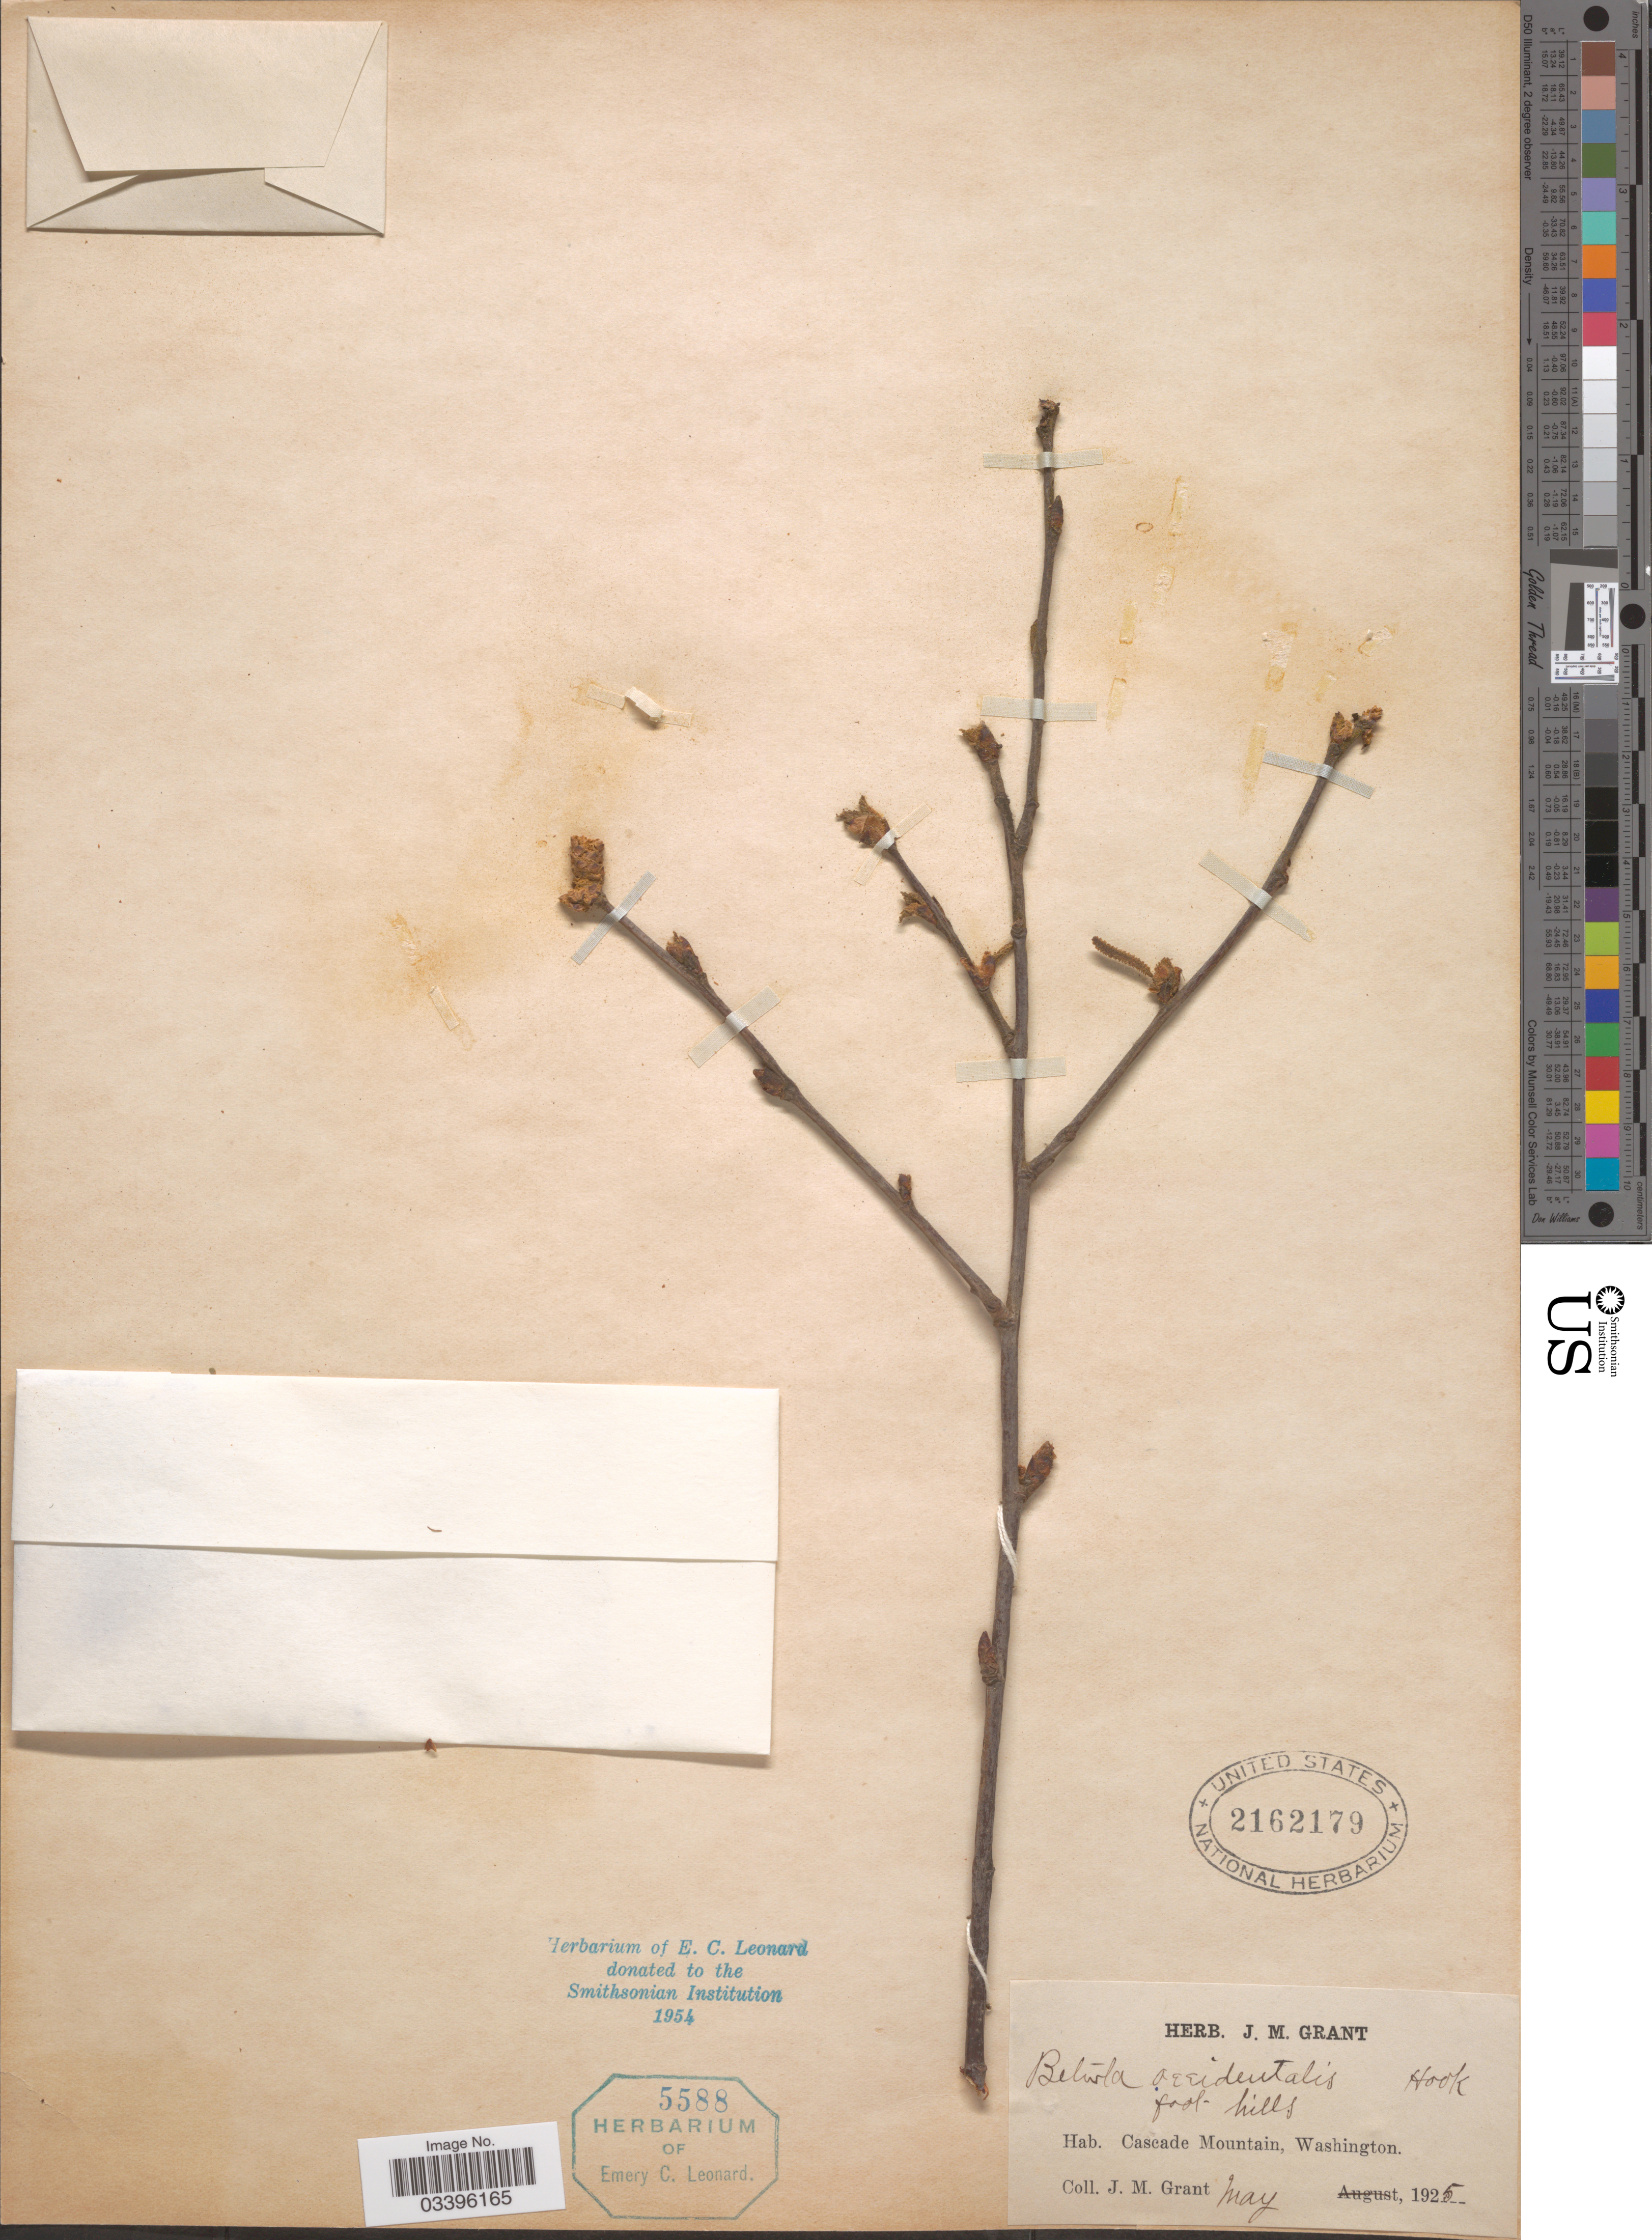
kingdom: Plantae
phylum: Tracheophyta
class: Magnoliopsida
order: Fagales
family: Betulaceae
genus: Betula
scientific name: Betula occidentalis var. fecunda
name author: Fernald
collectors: J. M. Grant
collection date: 1925-05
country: United States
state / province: Washington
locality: Foot-hills Cascade Mountain.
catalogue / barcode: US 2162179